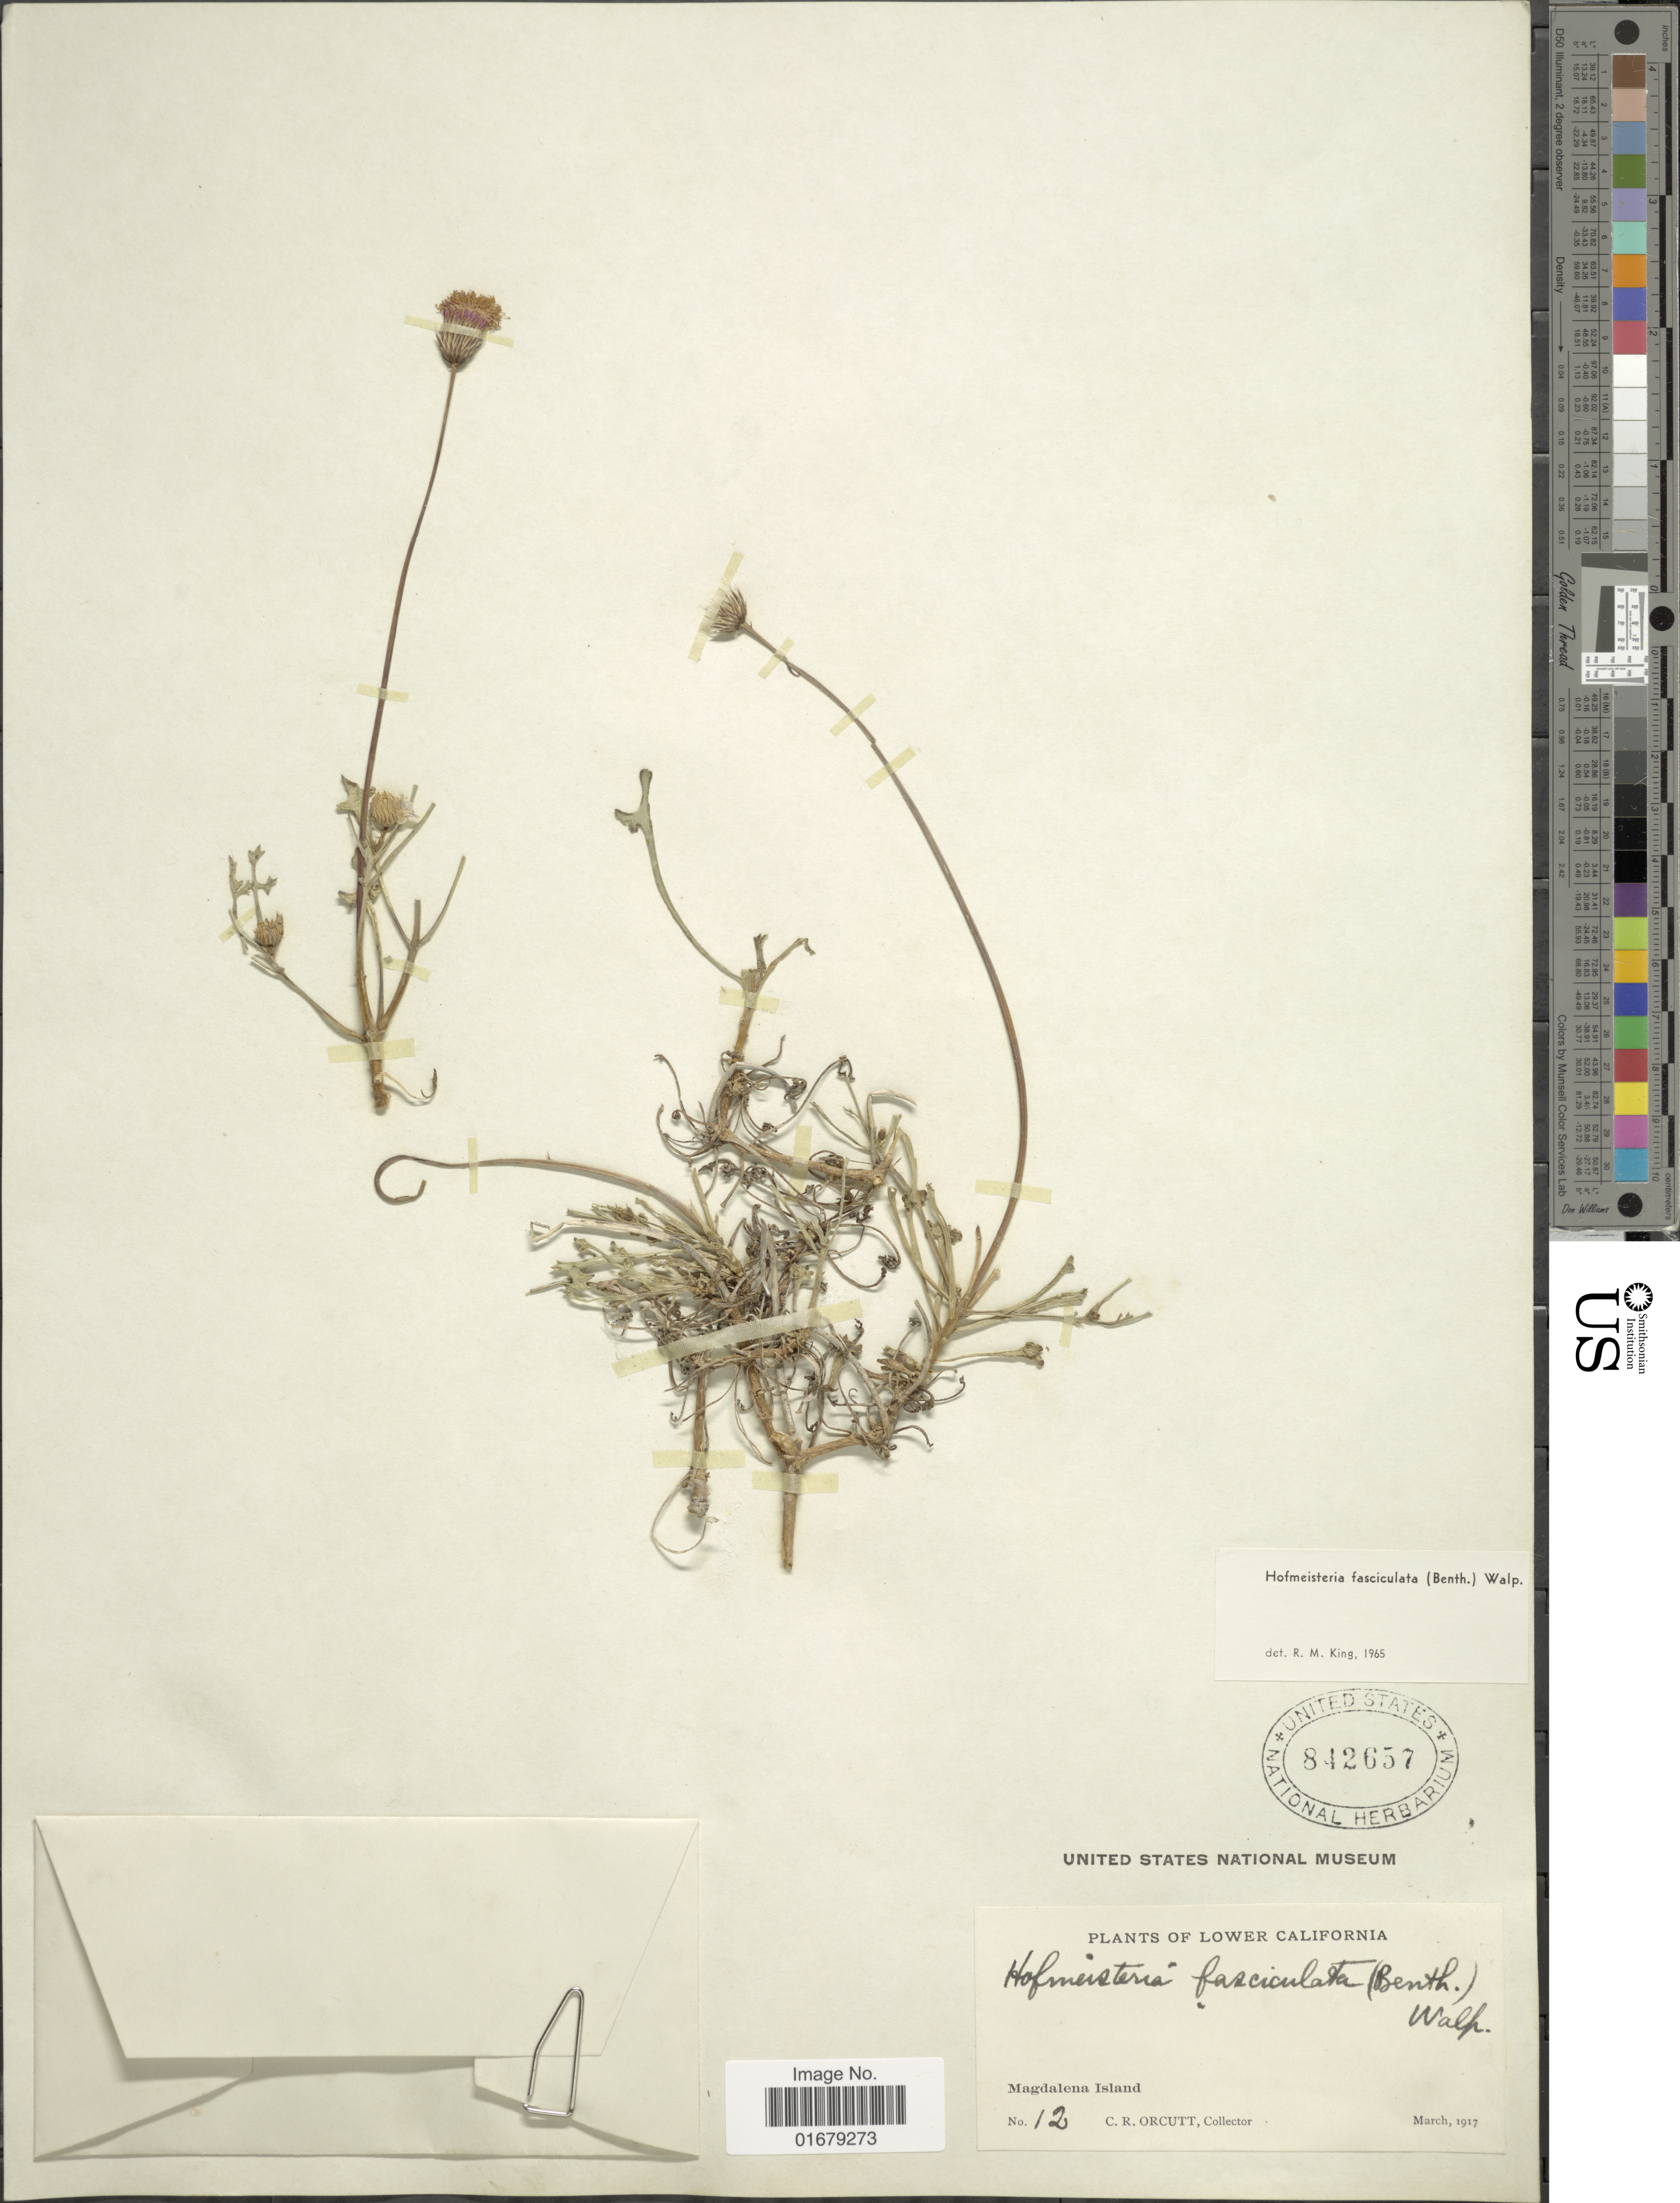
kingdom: Plantae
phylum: Tracheophyta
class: Magnoliopsida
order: Asterales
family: Asteraceae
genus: Hofmeisteria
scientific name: Hofmeisteria fasciculata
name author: (Benth.) Walp.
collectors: C. R. Orcutt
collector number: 12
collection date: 1917-03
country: Mexico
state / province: Baja California Sur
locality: Lower California, Magdalena Island.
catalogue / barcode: US 842557